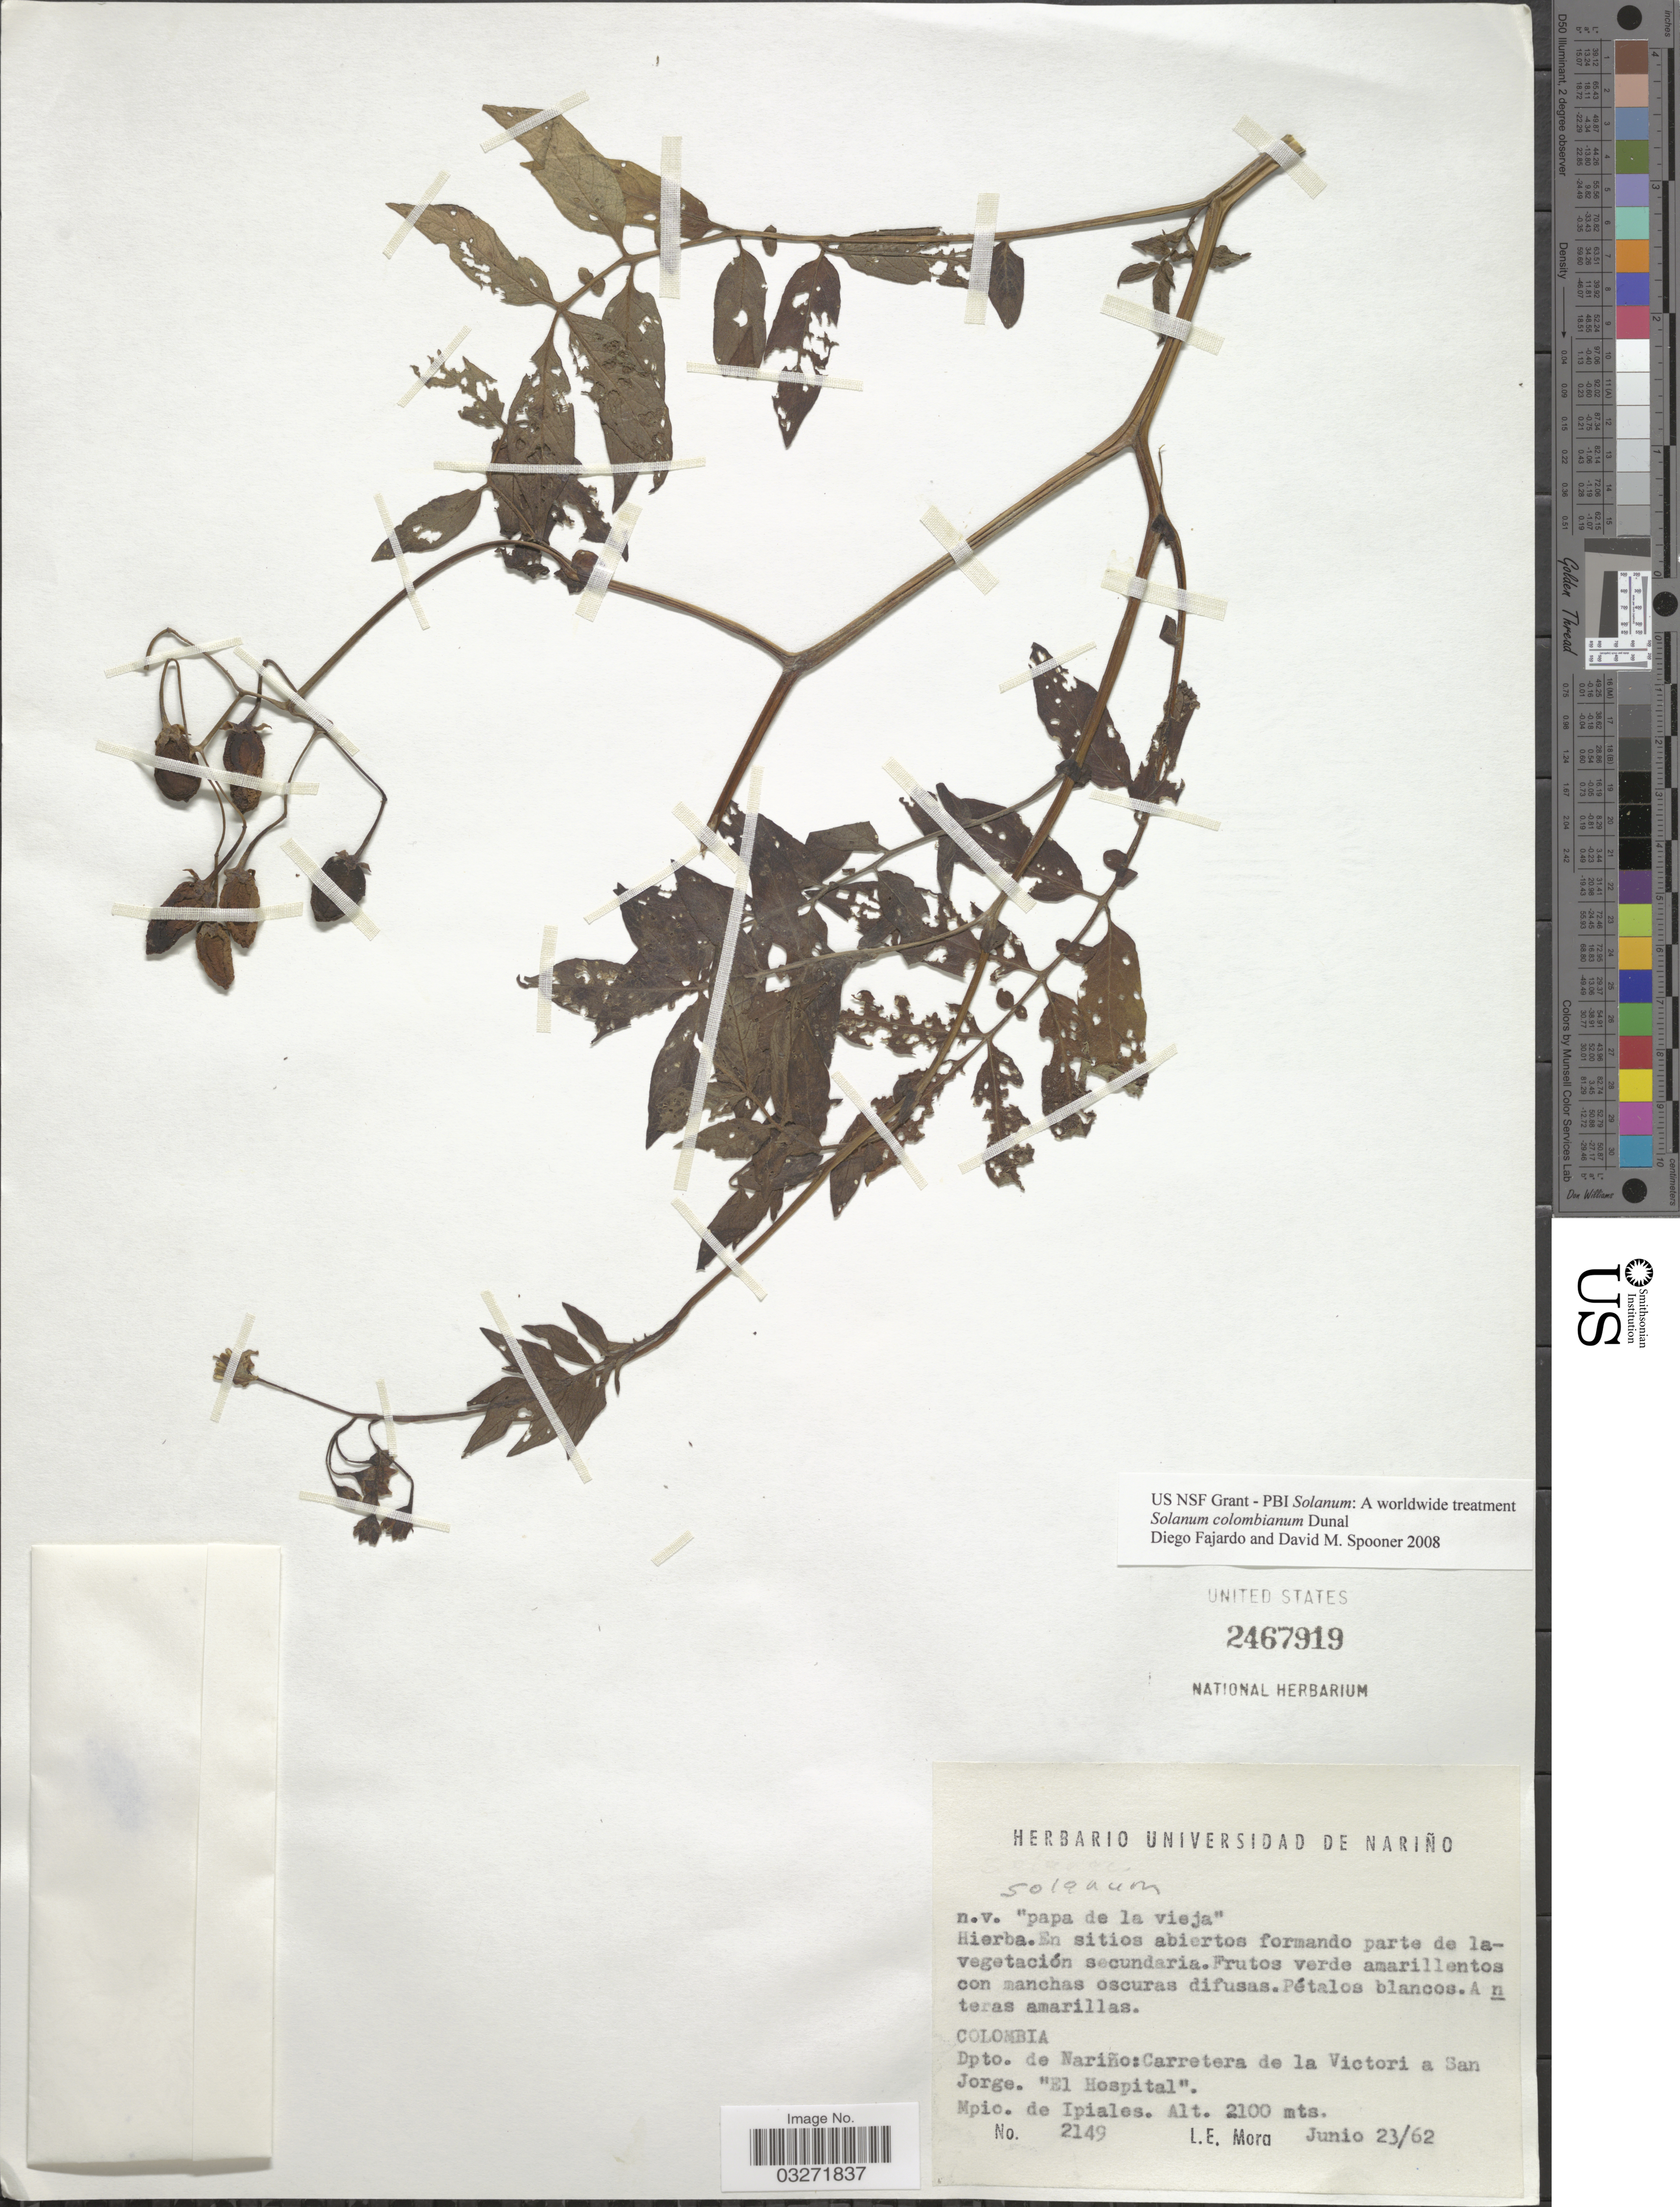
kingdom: Plantae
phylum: Tracheophyta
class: Magnoliopsida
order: Solanales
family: Solanaceae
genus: Solanum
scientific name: Solanum colombianum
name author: Dunal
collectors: L. Mora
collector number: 2149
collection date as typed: Transcribed d/m/y: 23/6/62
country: Colombia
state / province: Nariño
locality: Dpto. de Nariño: Carretera de la Victori a San Jorge. "El Hospital". Mpio. de Ipiales.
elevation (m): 2100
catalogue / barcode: US 2467919